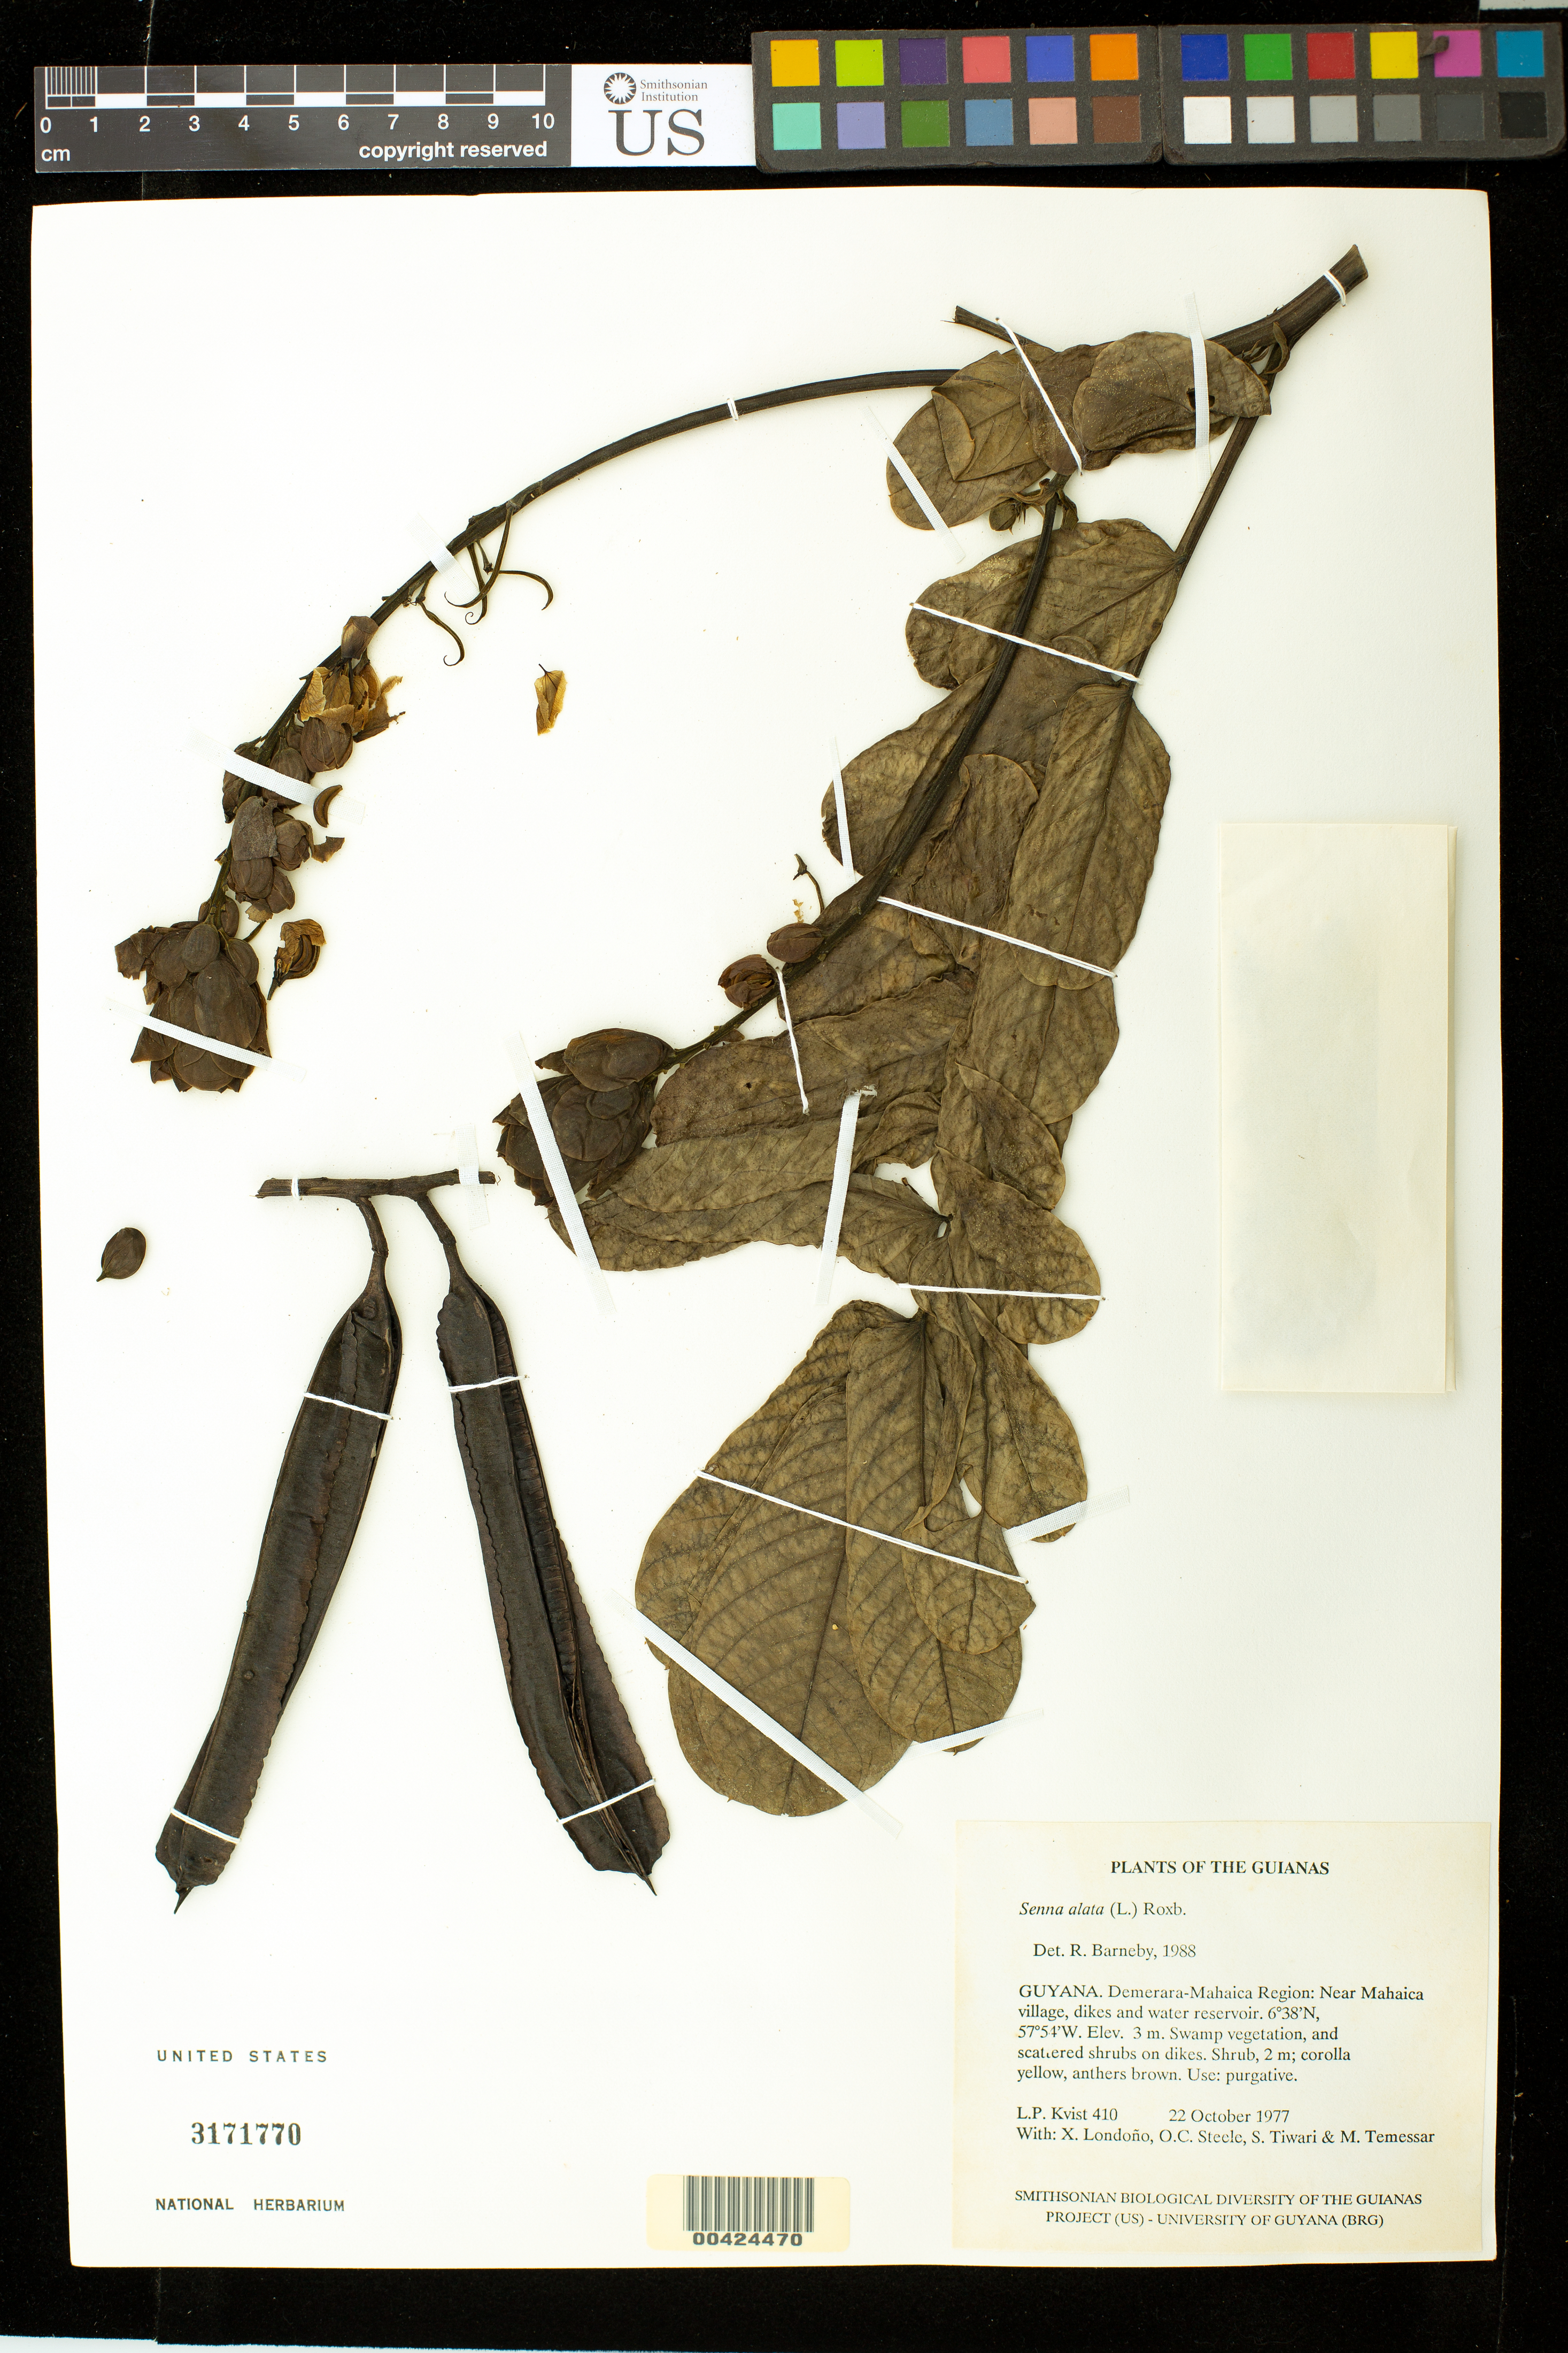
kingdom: Plantae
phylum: Tracheophyta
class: Magnoliopsida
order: Fabales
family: Fabaceae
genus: Senna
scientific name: Senna alata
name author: (L.) Roxb.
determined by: Barneby, Rupert C., (NY)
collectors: L. P. Kvist, X. Londoño, O. C. Steele, S. Tiwari & M. Temessar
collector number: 410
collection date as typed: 22 Oct 1987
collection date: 1987-10-22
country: Guyana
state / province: Demerara-Mahaica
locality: Mahaica village, near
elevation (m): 3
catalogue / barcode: US 3171770